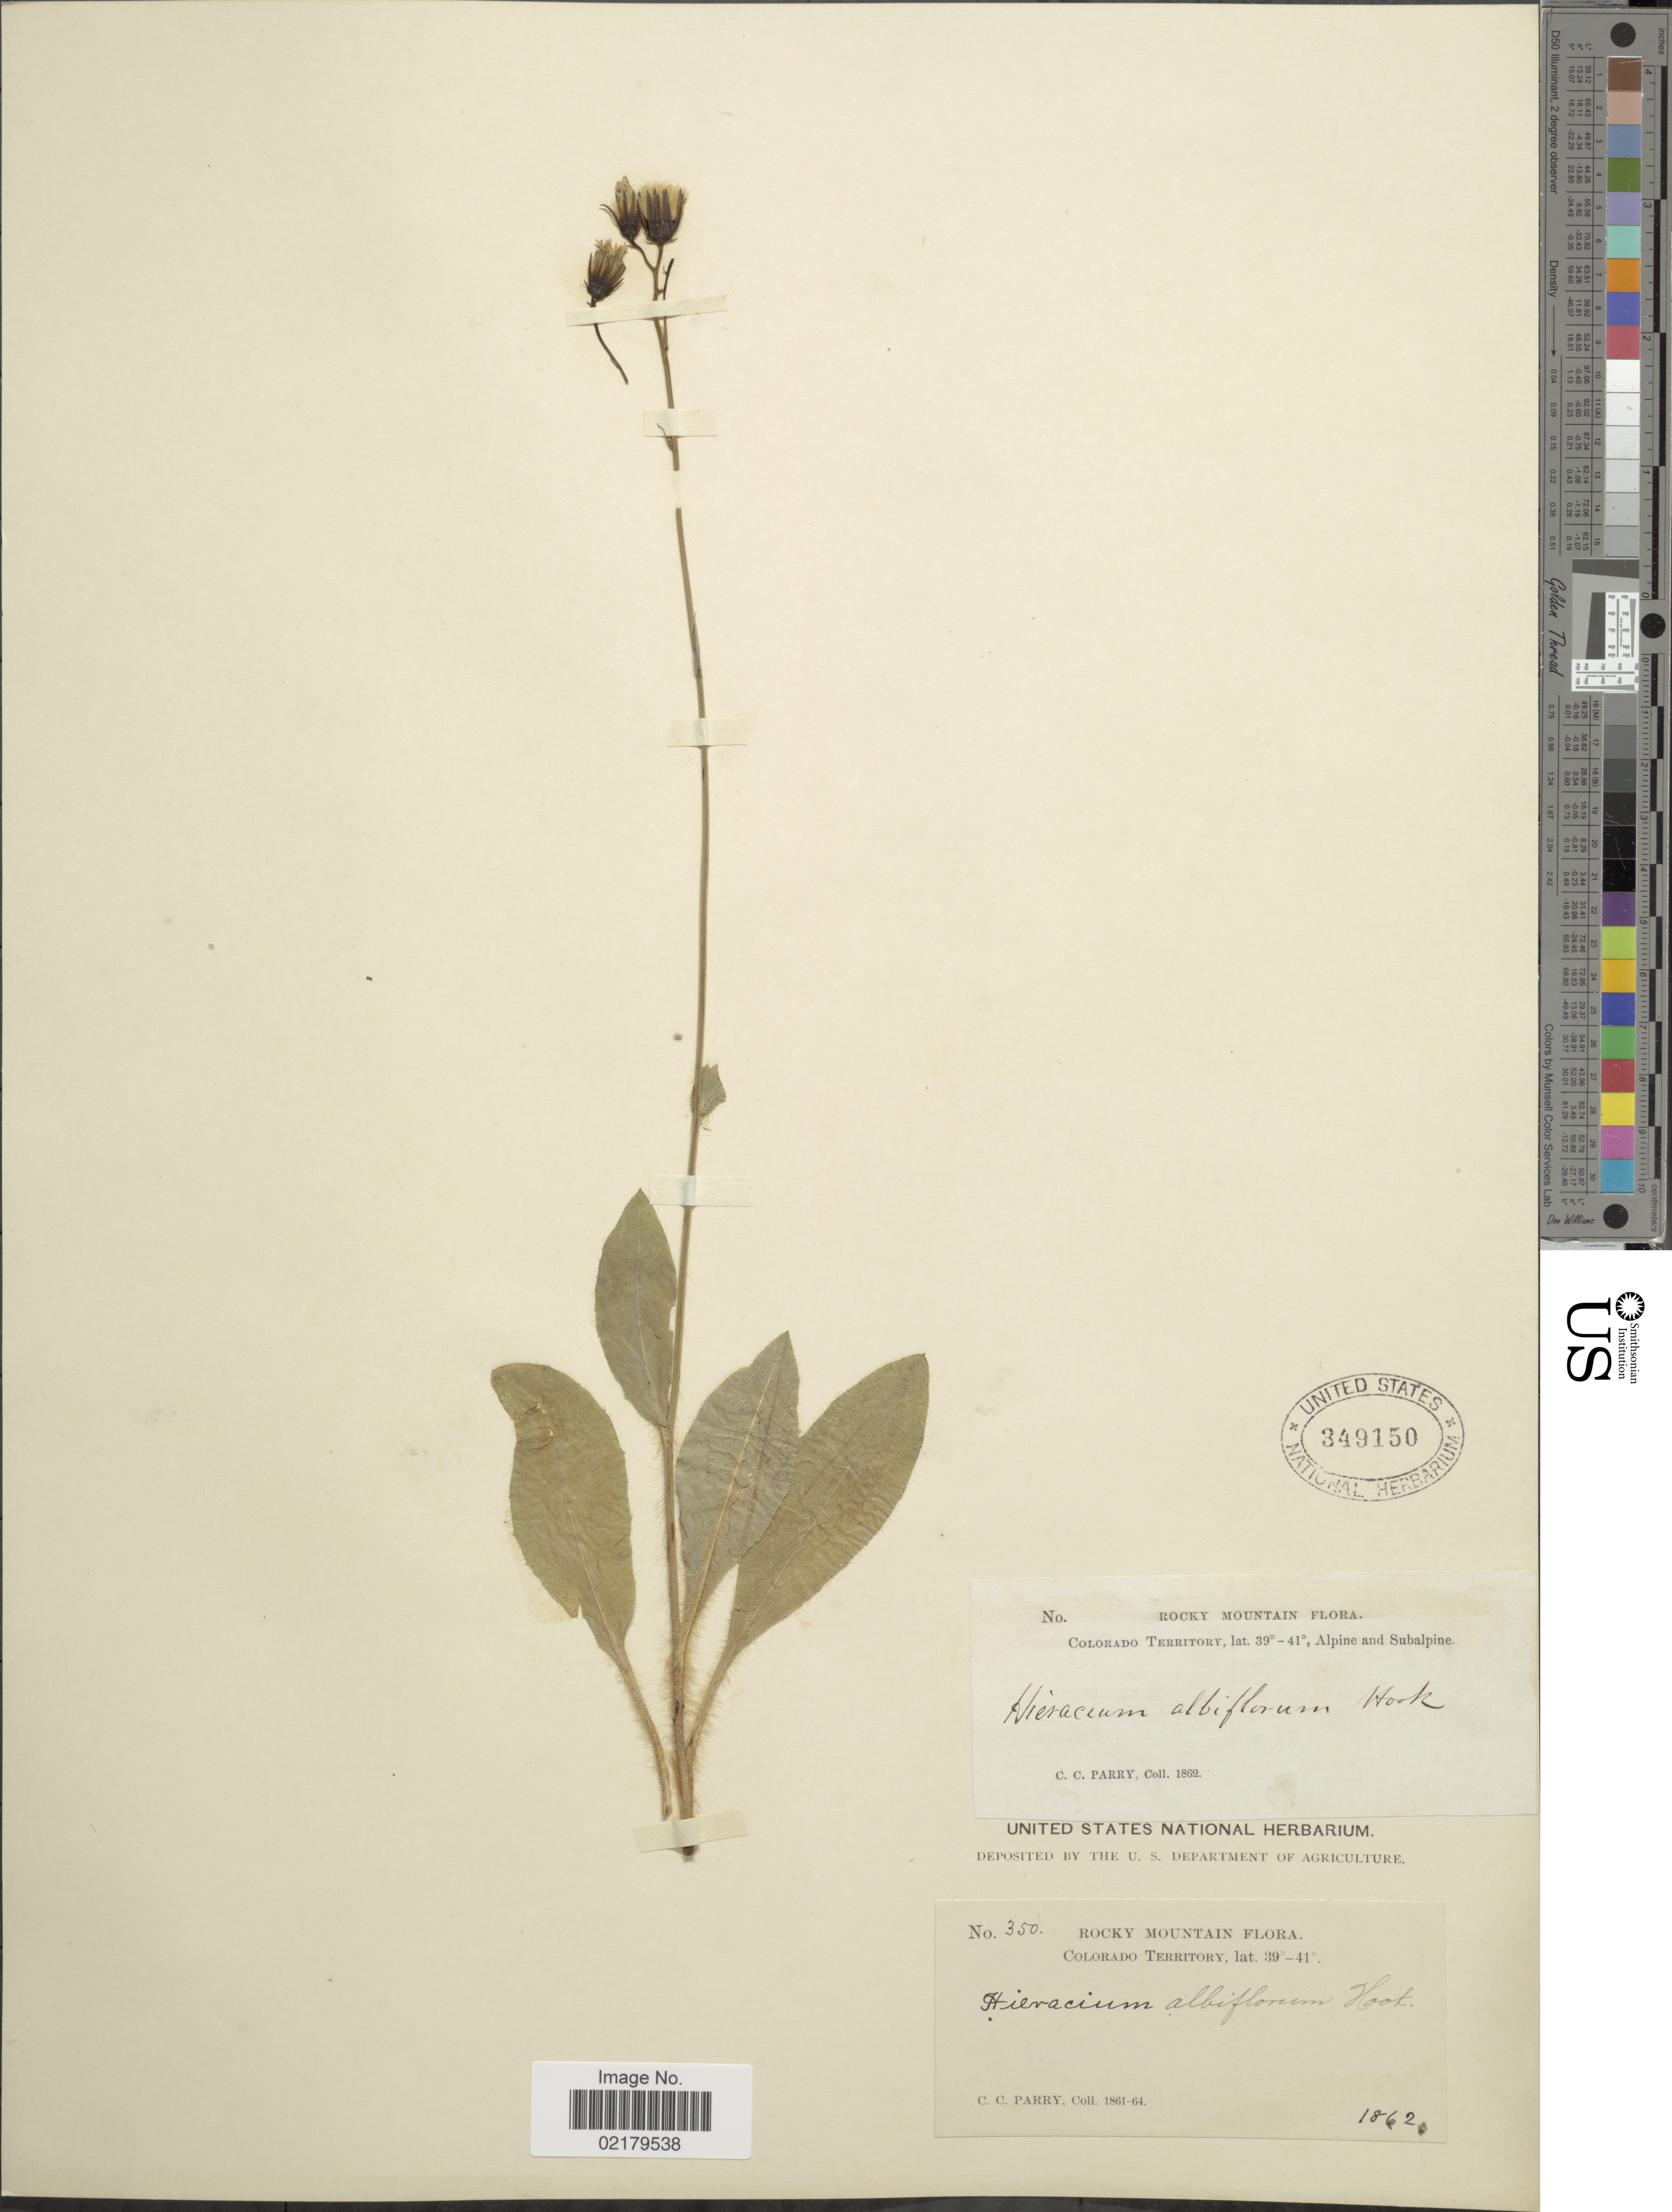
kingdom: Plantae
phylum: Tracheophyta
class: Magnoliopsida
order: Asterales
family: Asteraceae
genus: Hieracium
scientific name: Hieracium albiflorum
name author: Hook.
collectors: C. C. Parry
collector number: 350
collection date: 1862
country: United States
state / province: Colorado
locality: Rocky Mountain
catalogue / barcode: US 349150